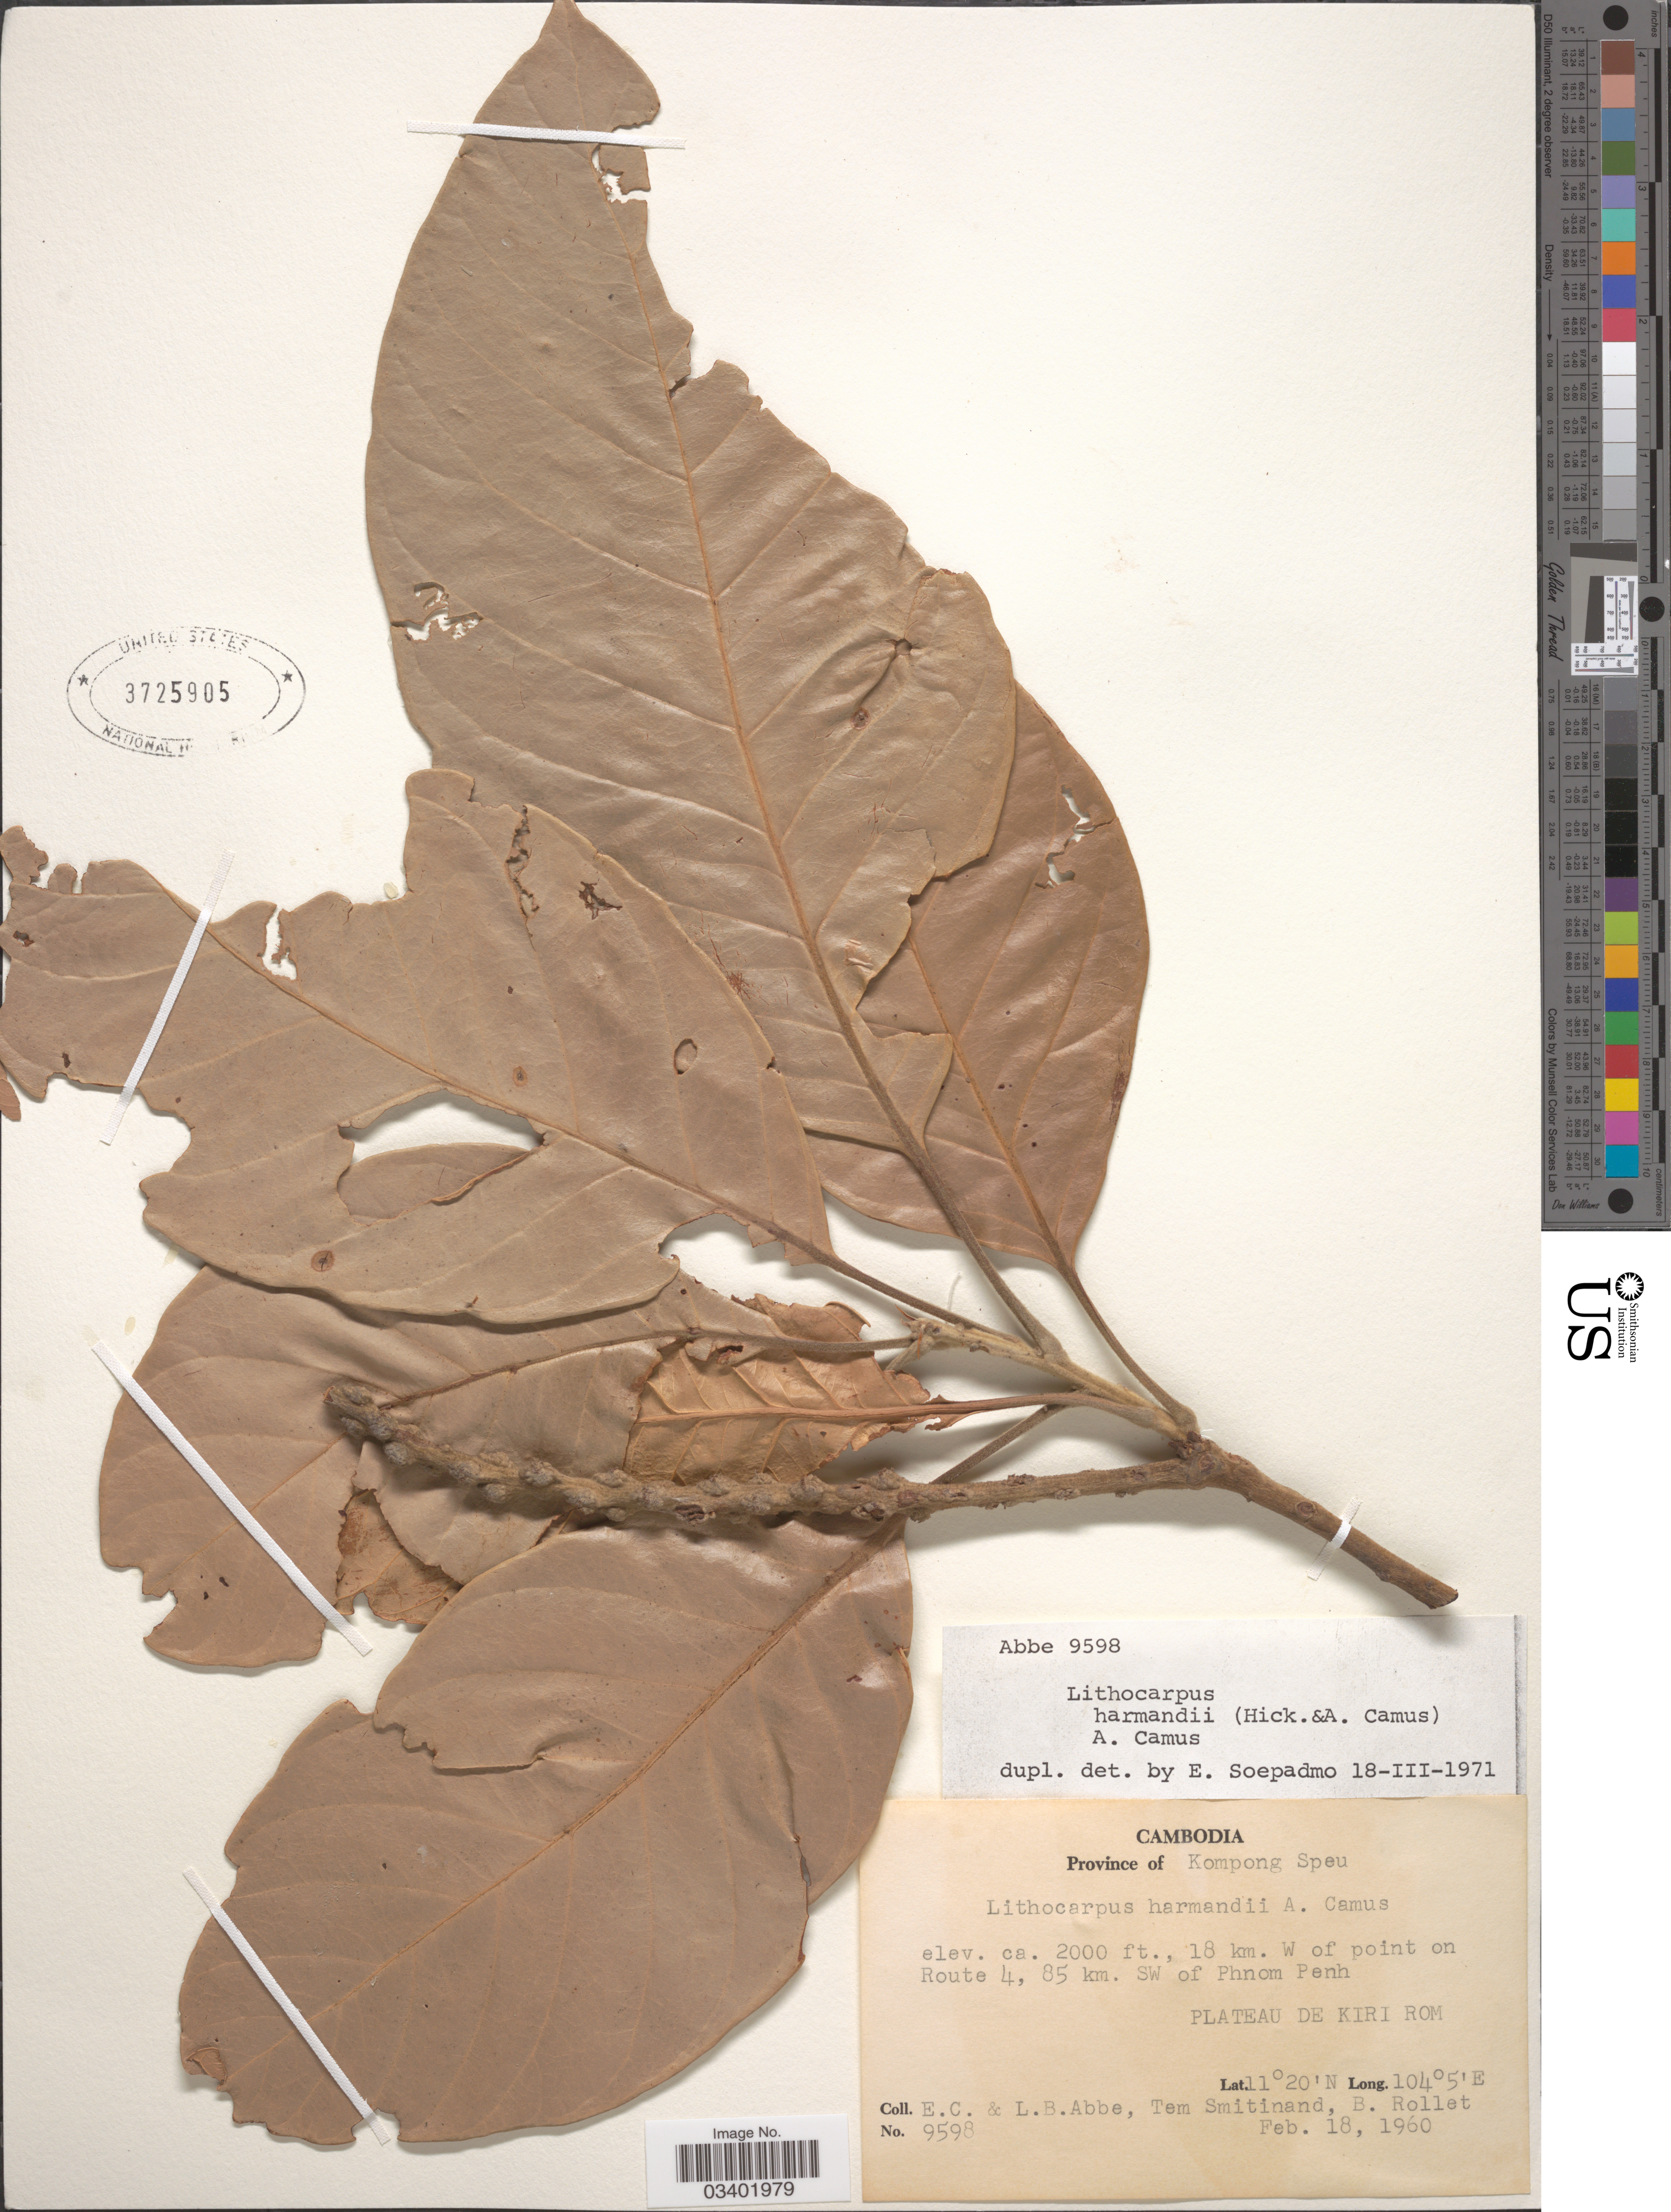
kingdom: Plantae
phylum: Tracheophyta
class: Magnoliopsida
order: Fagales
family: Fagaceae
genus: Lithocarpus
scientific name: Lithocarpus harmandii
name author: (Hickel & A. Camus) A. Camus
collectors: E. C. Abbe, L. B. Abbe, T. Smitinand & B. Rollet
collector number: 9598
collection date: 1960-02-18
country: Cambodia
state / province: Kampong Speu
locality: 18 km. W of point on Route 4, 85 km. SW of Phnom Penh. Plateau de Kiri Rom.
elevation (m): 610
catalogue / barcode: US 3725905